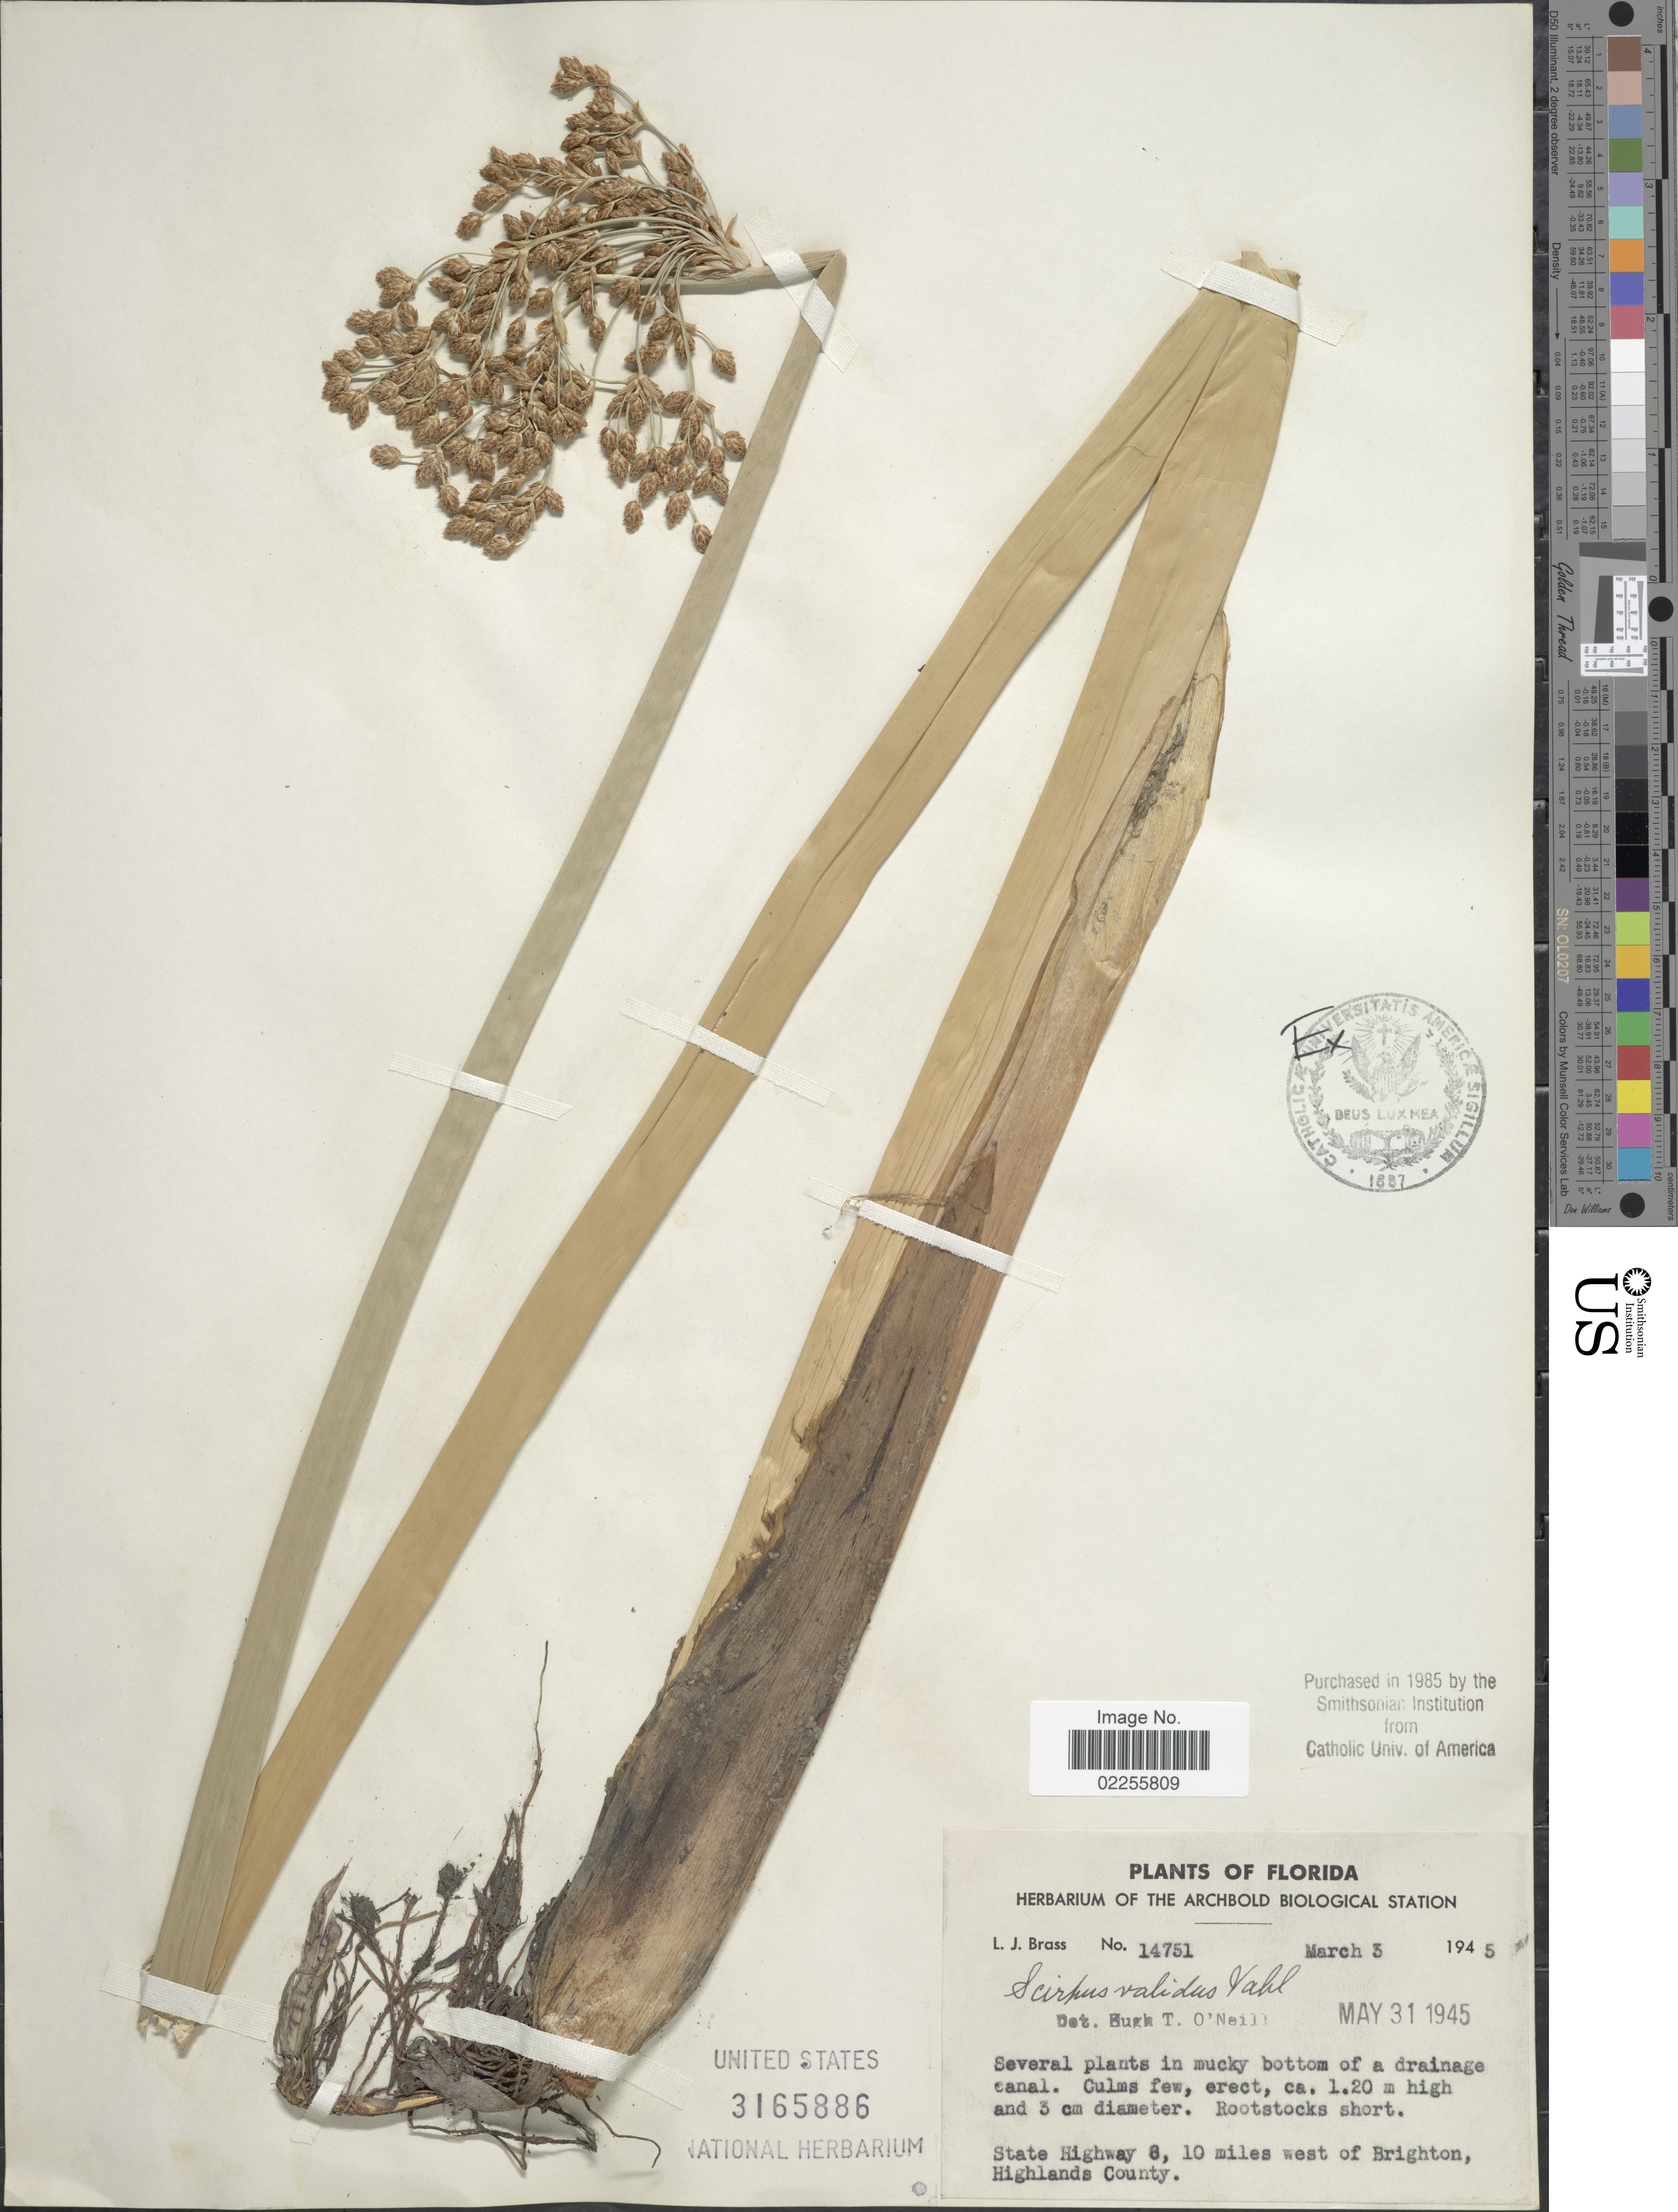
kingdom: Plantae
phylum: Tracheophyta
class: Liliopsida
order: Poales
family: Cyperaceae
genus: Schoenoplectus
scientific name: Schoenoplectus tabernaemontani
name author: (C.C. Gmel.) Palla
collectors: L. J. Brass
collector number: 14751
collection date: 1945-03-03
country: United States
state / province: Florida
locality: In mucky bottom of a drainage canal, State Highway 8, 10 miles west of Brighton Highlands County.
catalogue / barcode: US 3165886